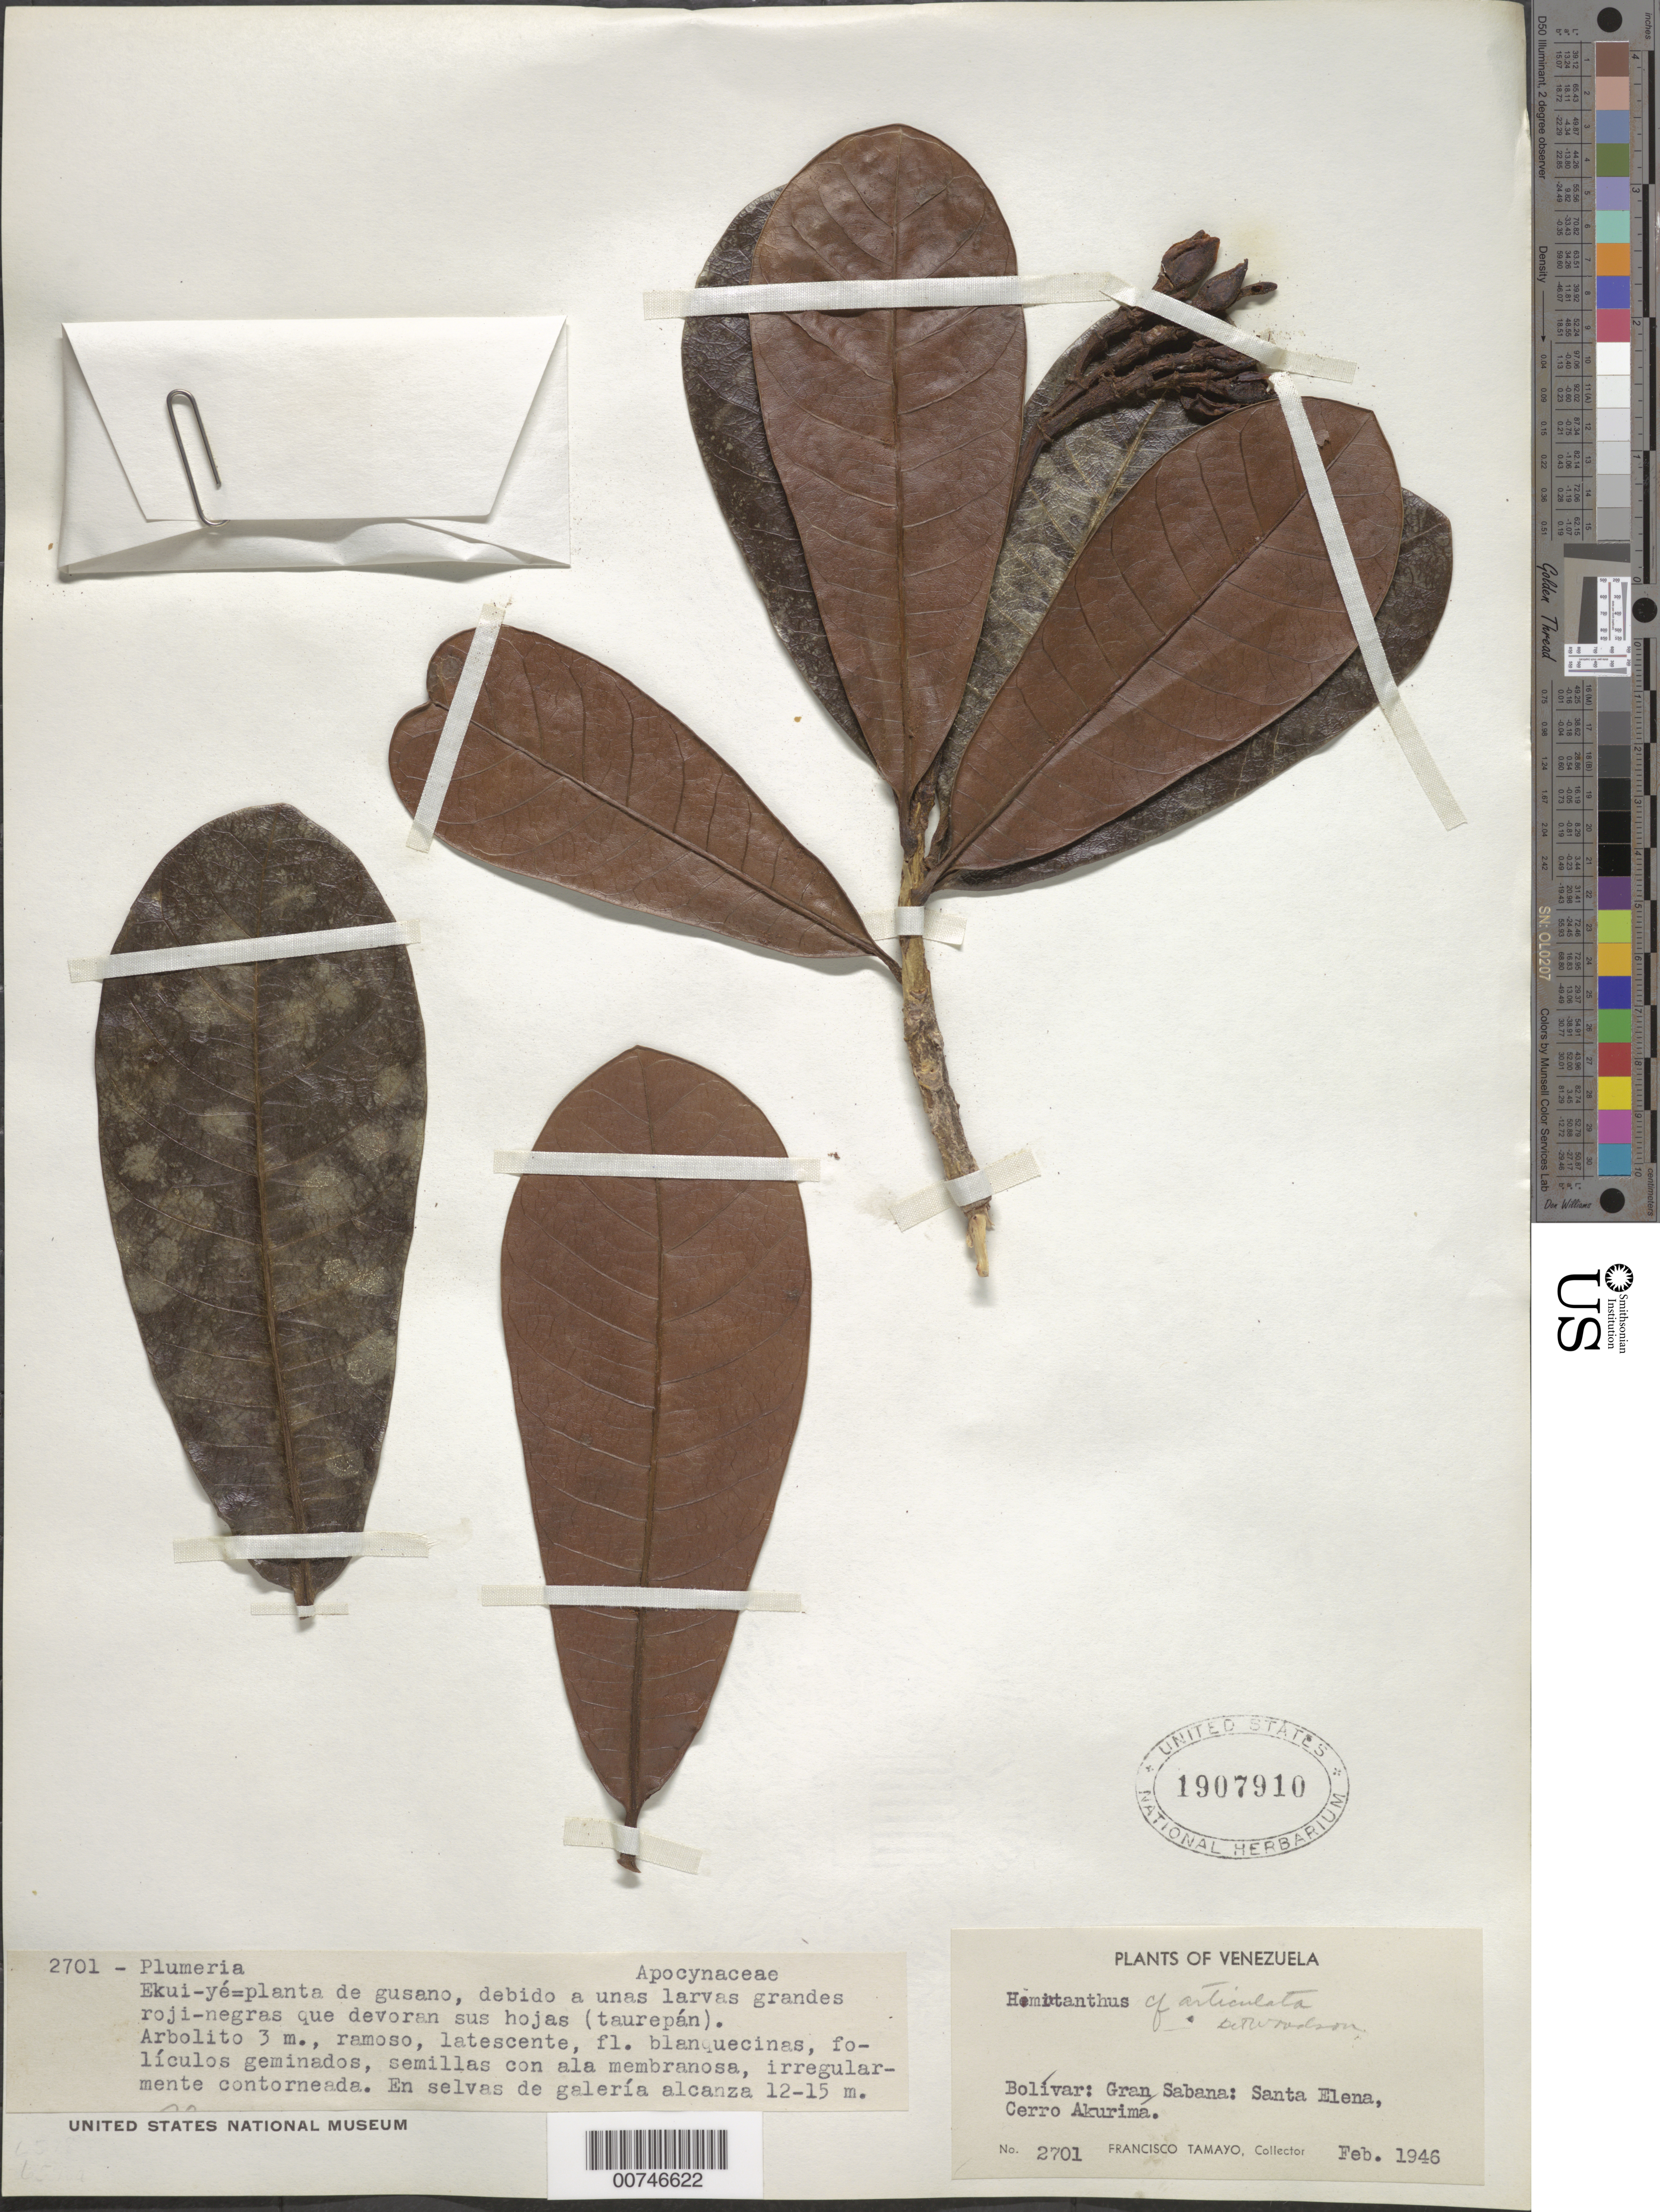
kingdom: Plantae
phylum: Tracheophyta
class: Magnoliopsida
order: Gentianales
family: Apocynaceae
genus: Himatanthus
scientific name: Himatanthus articulatus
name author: (Vahl) Woodson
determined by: Woodson, --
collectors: F. Tamayo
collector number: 2701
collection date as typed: Feb-46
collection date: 1946-02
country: Venezuela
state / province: Bolívar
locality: Gran Sabana, Sta. Elena, Cerro de Acurimá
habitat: Selvas de galeria alcanza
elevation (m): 12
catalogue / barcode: US 1907910